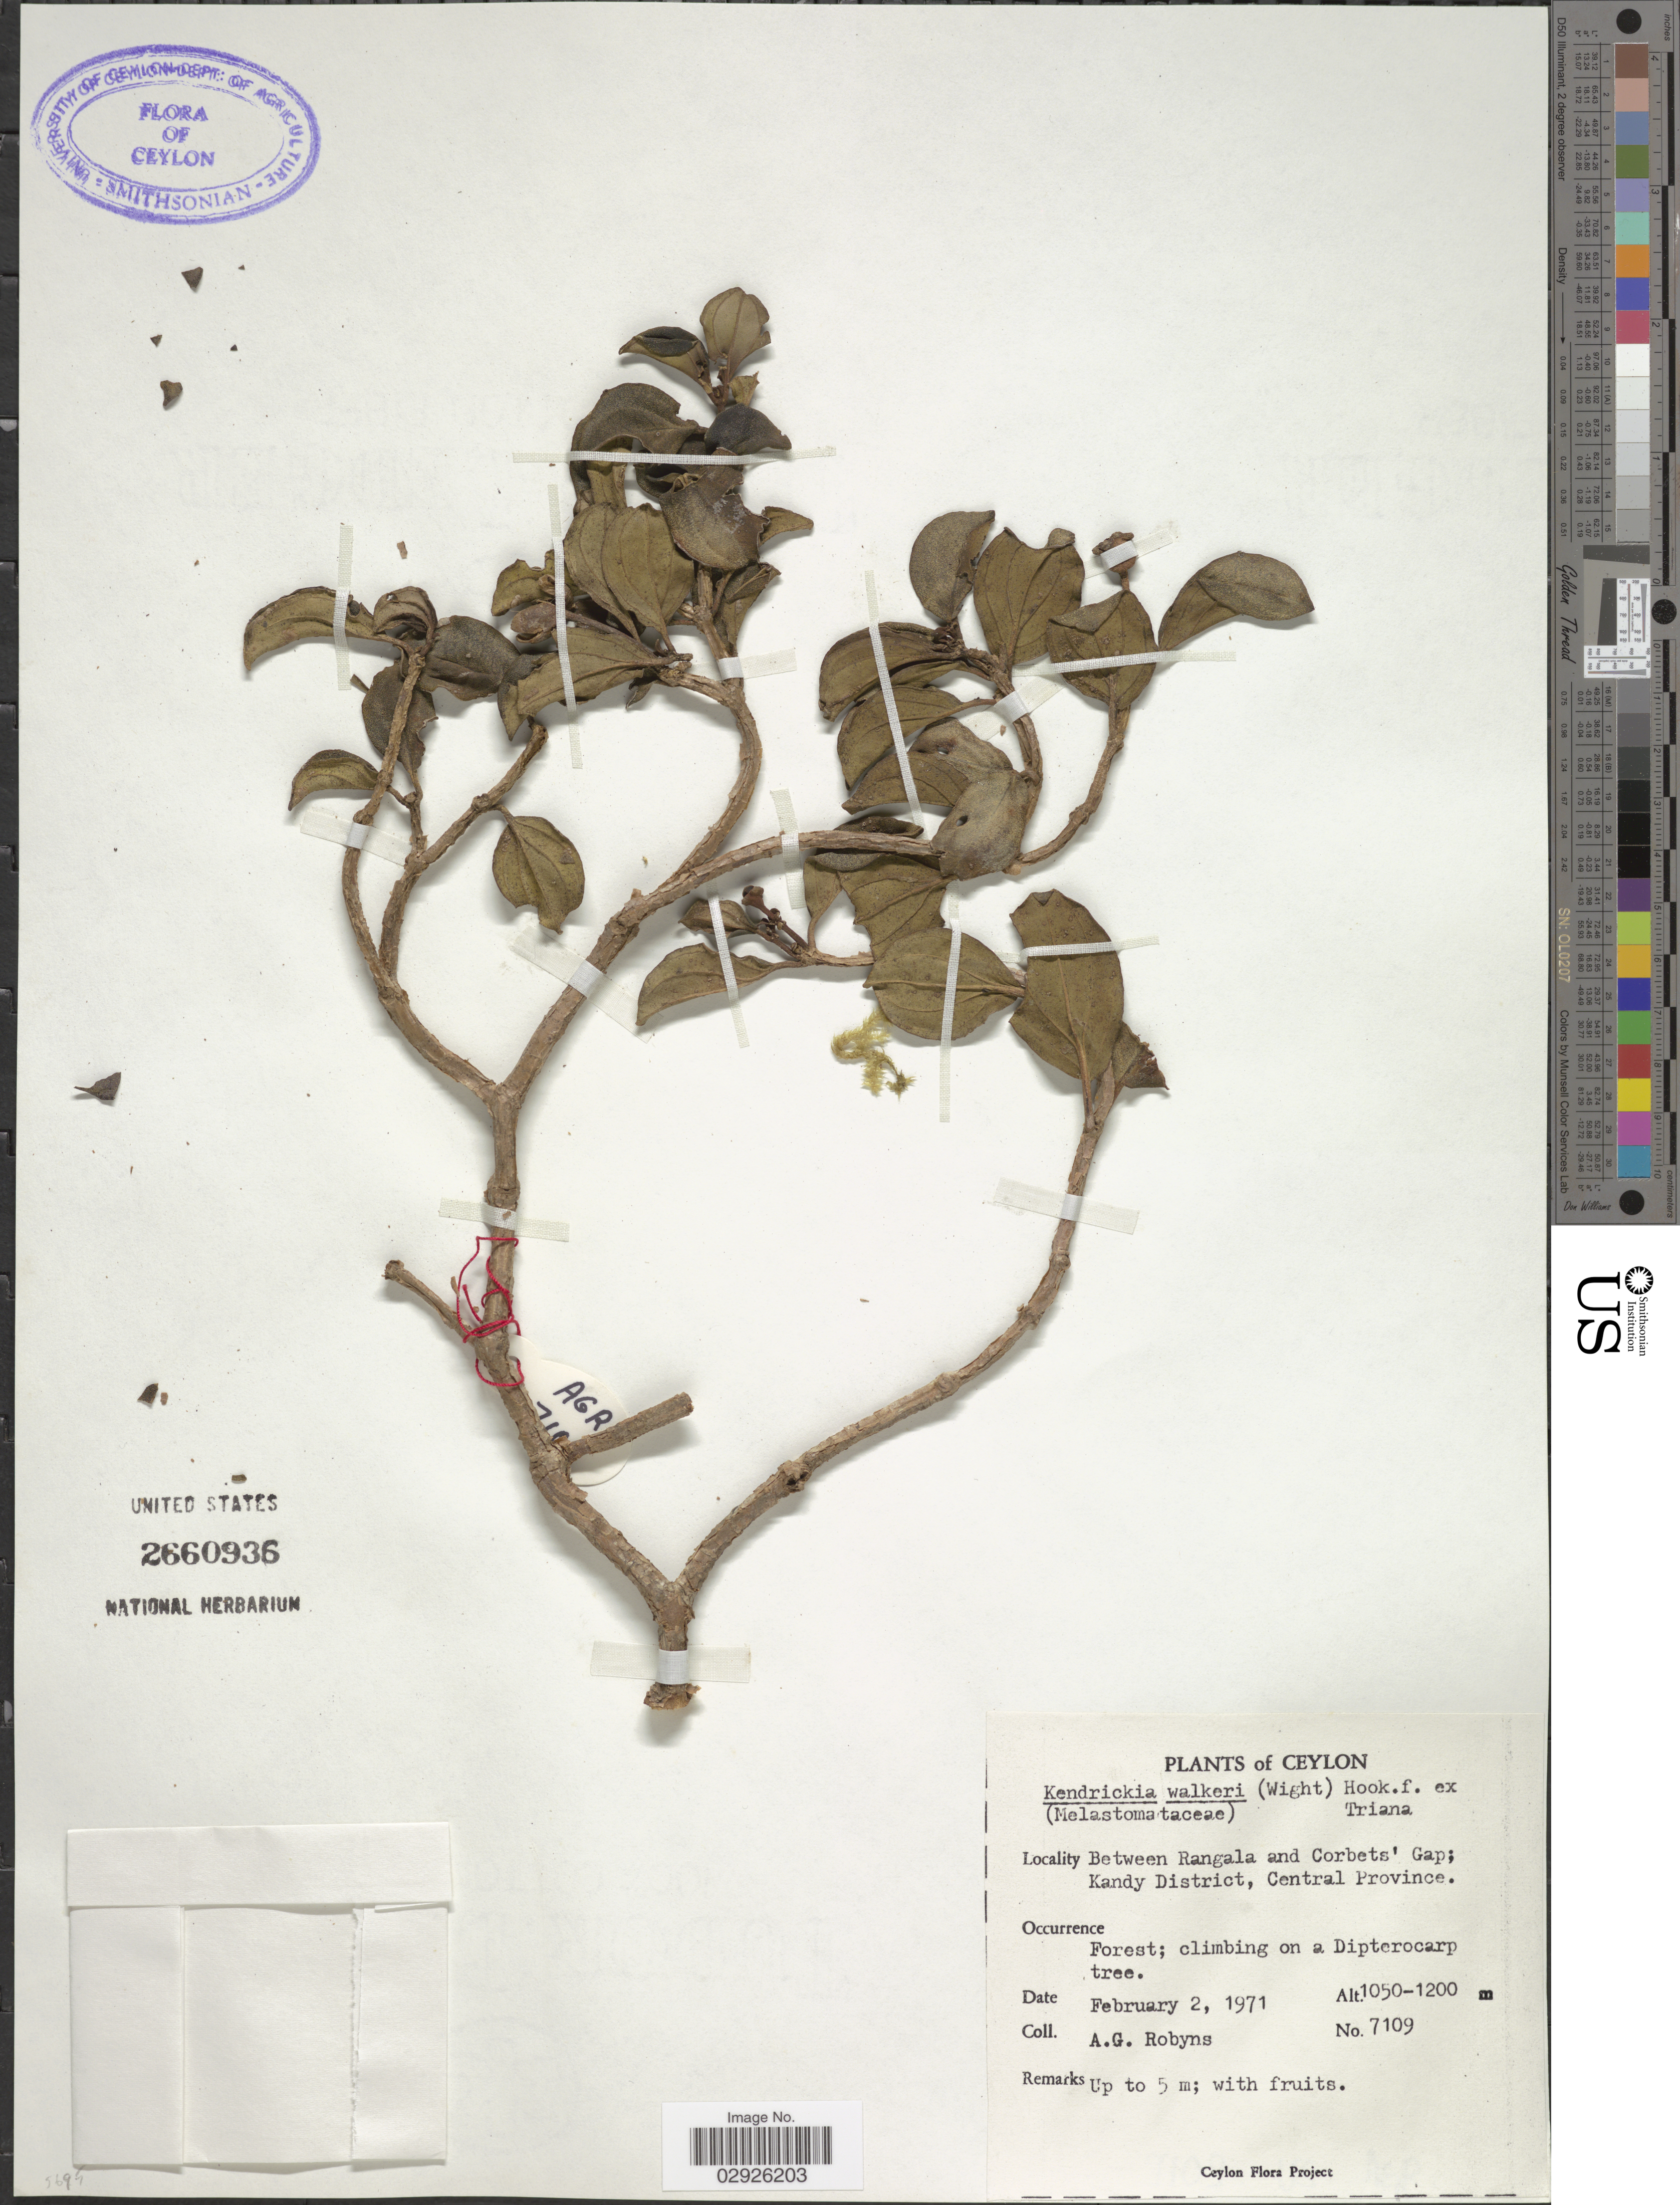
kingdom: Plantae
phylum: Tracheophyta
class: Magnoliopsida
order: Myrtales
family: Melastomataceae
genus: Kendrickia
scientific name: Kendrickia walkeri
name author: Hook. f.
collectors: A. Robyns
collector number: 7109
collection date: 1971-02-02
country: Sri Lanka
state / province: Central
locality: Ceylon. Between Rangala and Corbet's Gap; Kandy District.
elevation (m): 1050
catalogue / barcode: US 2660936